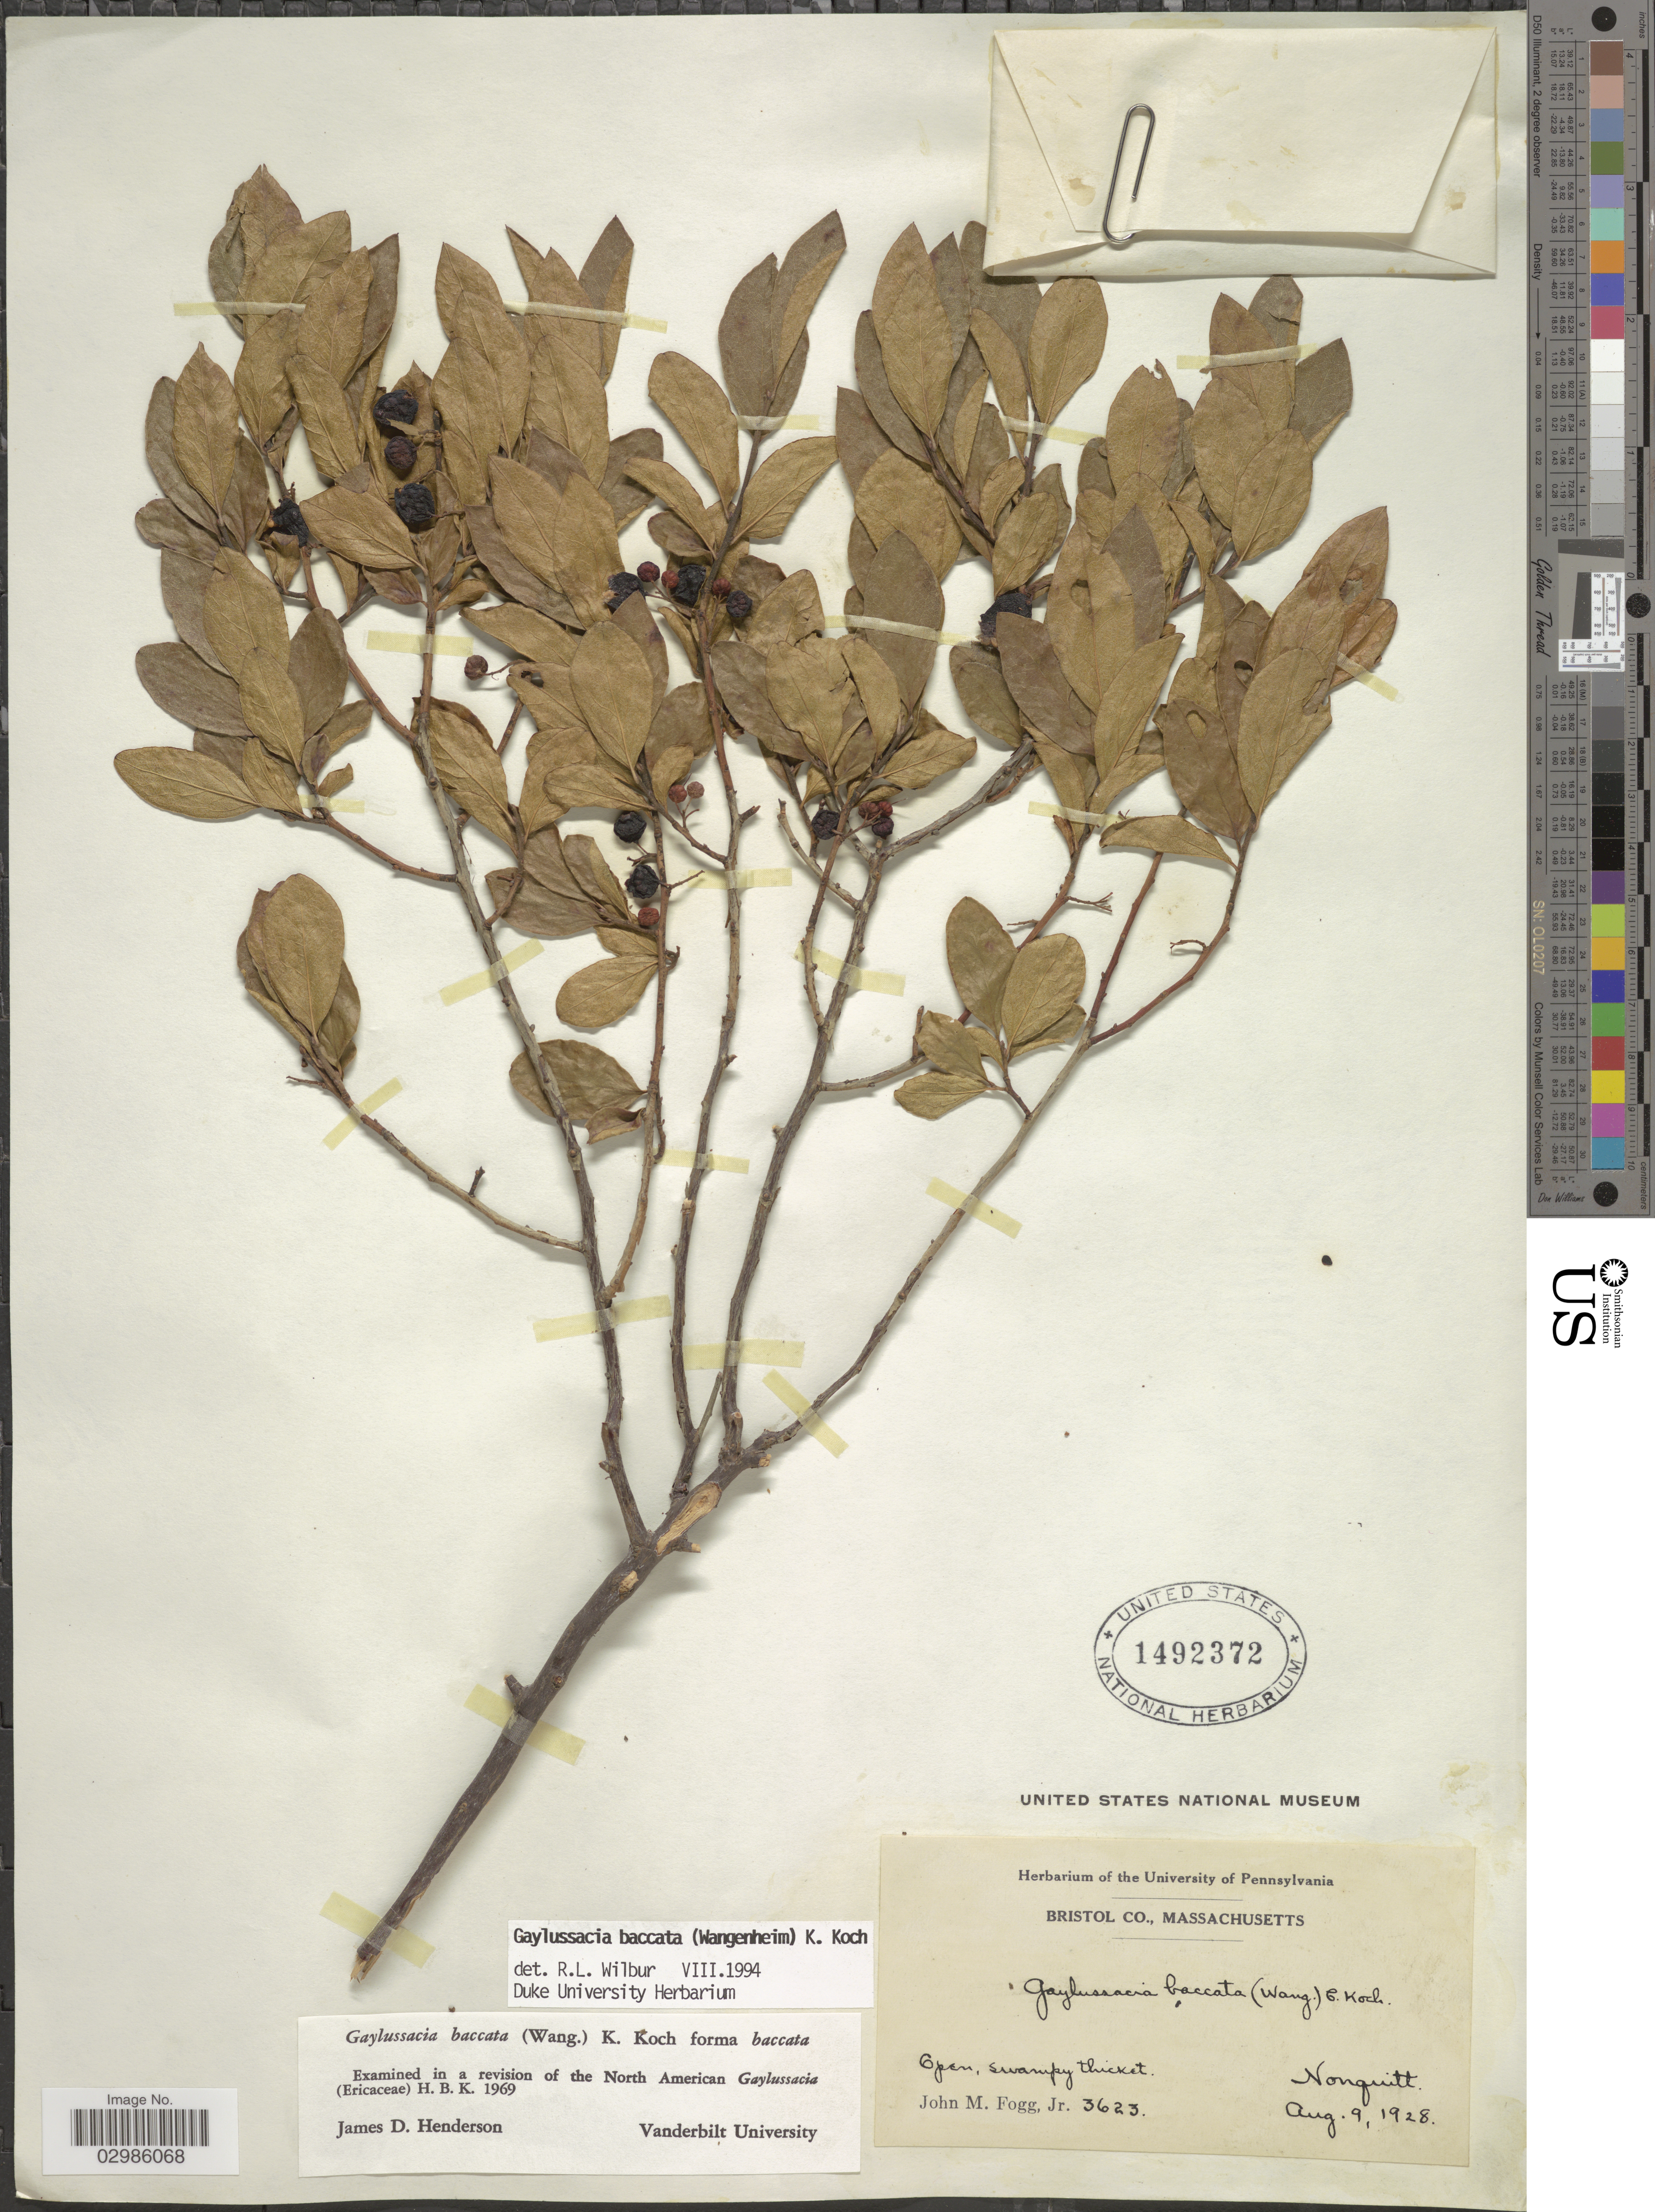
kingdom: Plantae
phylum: Tracheophyta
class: Magnoliopsida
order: Ericales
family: Ericaceae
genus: Gaylussacia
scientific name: Gaylussacia baccata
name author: (Wangenh.) K. Koch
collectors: J. Fogg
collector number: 3623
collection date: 1928-08-09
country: United States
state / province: Massachusetts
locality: Bristol Co., Open, swampy thicket. Nonquitt.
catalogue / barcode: US 1492372